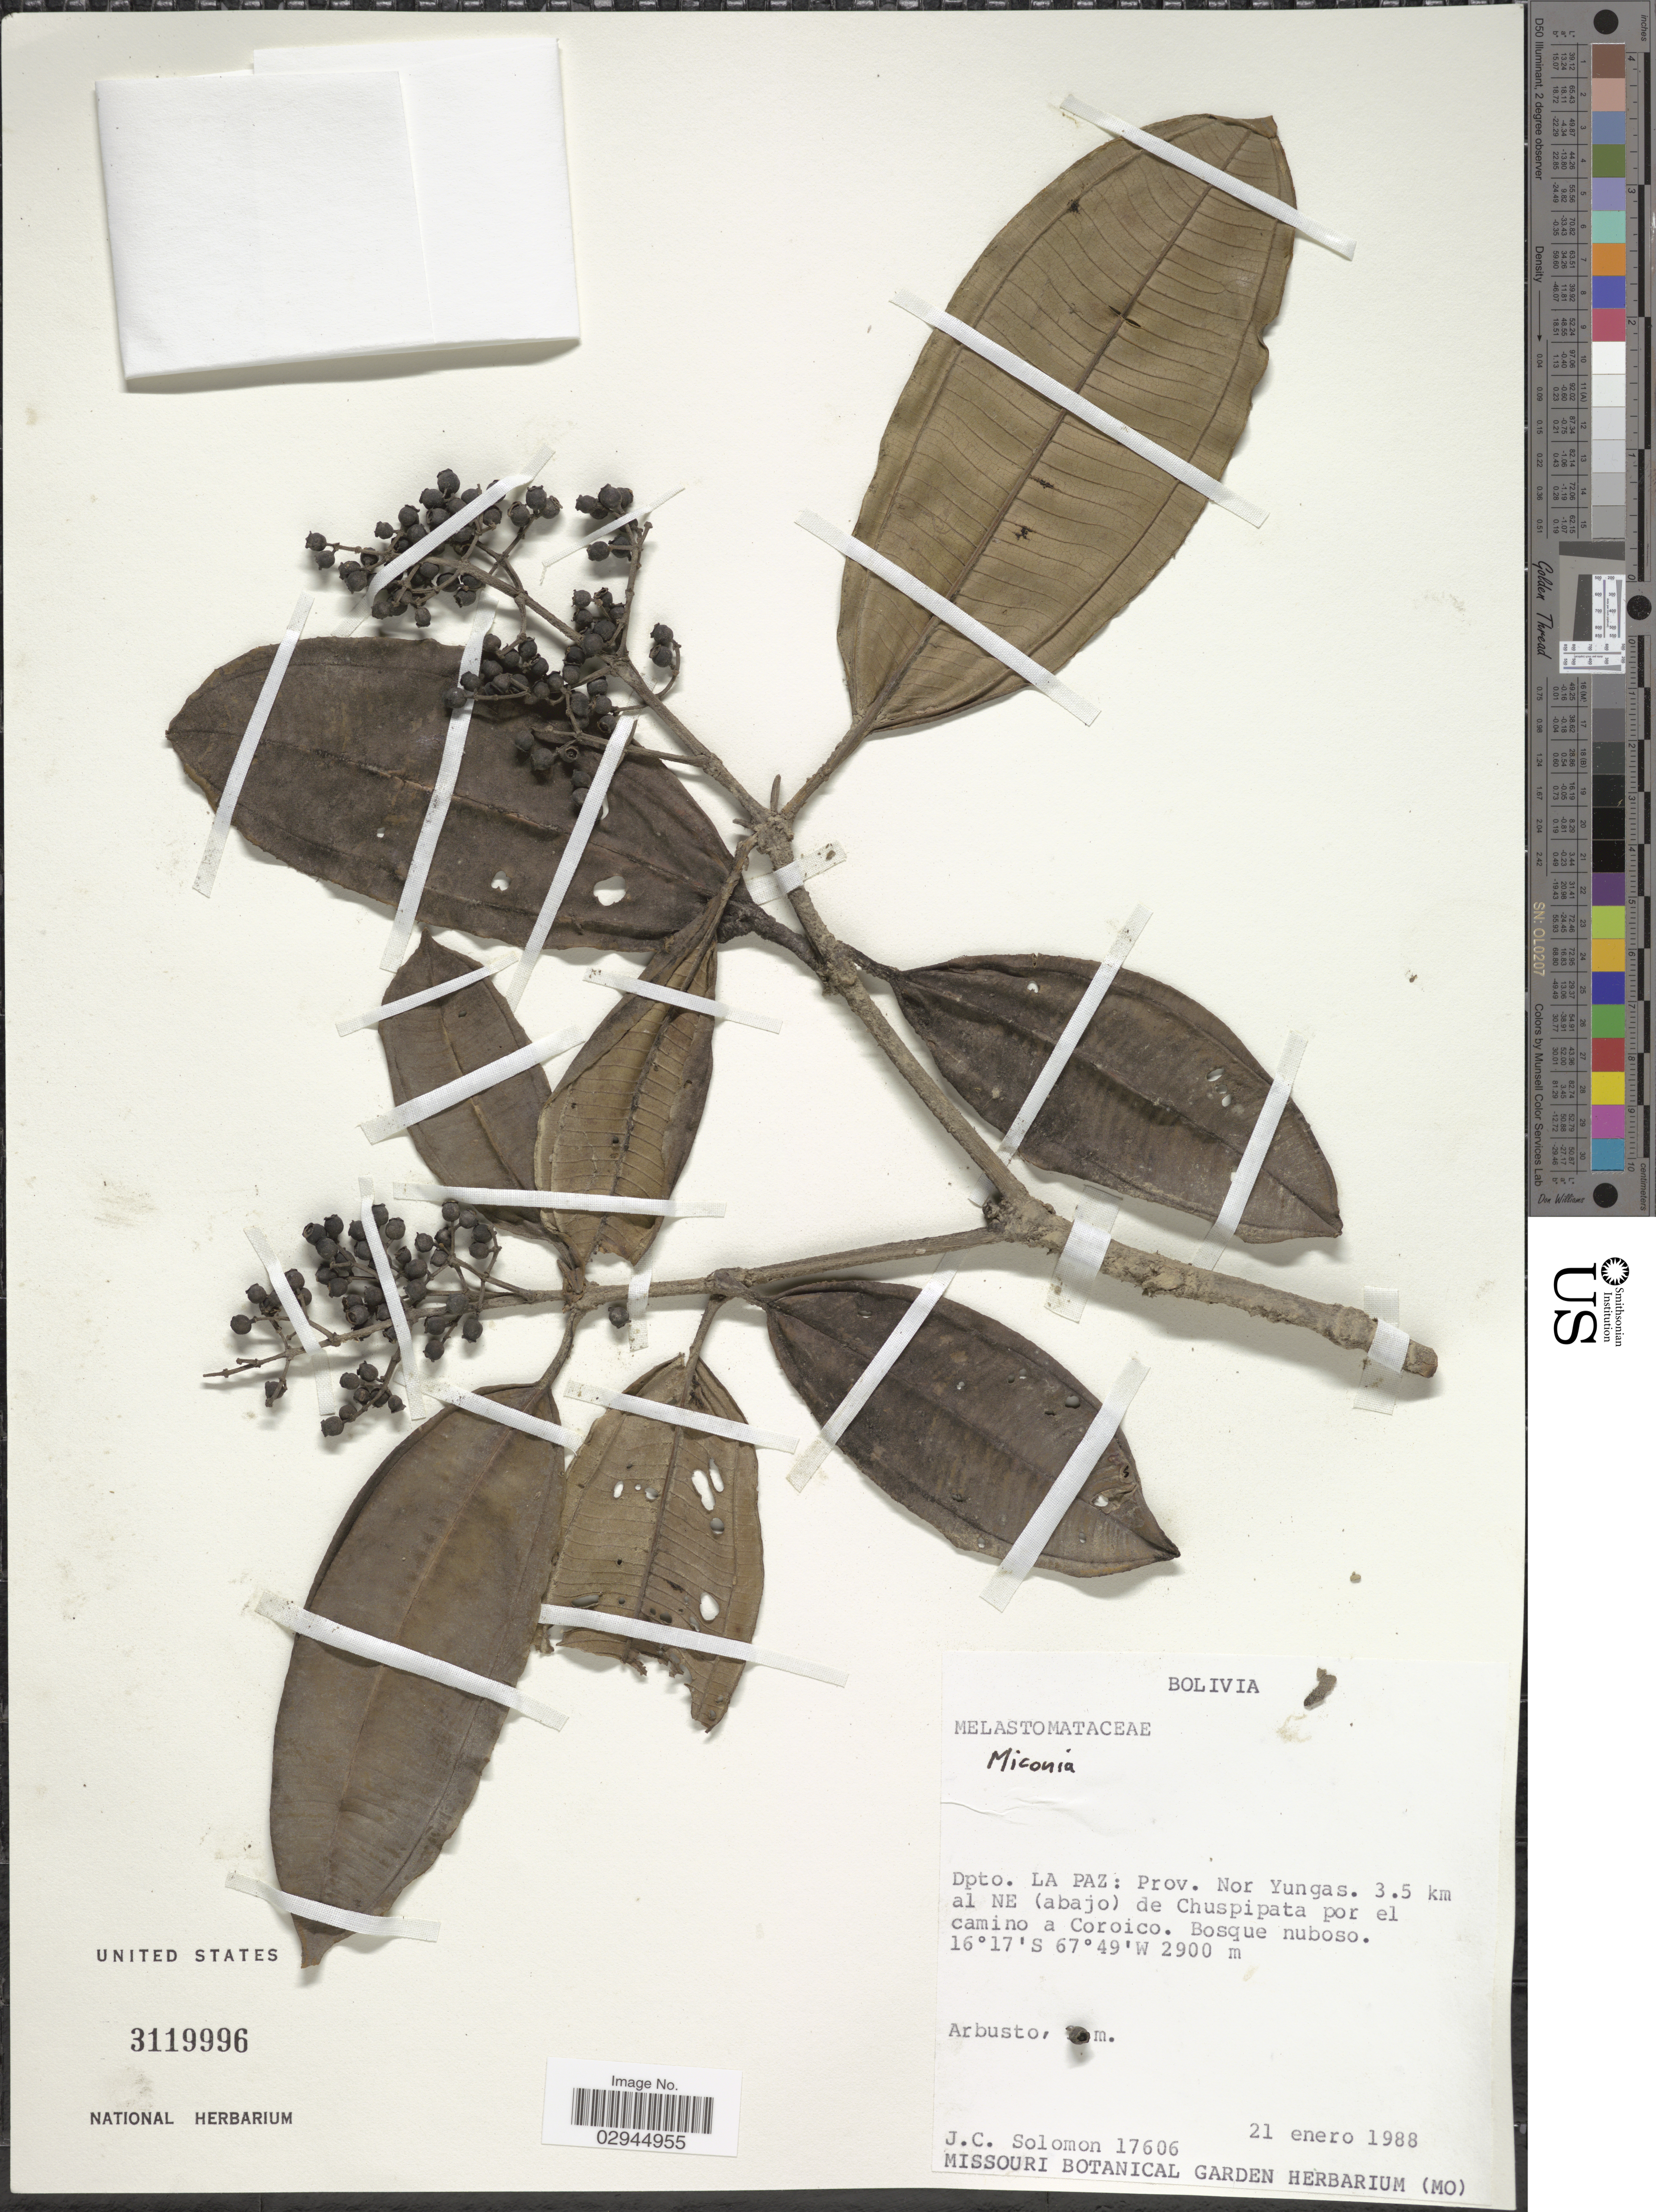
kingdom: Plantae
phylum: Tracheophyta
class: Magnoliopsida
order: Myrtales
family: Melastomataceae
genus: Miconia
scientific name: Miconia sp.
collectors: J. C. Solomon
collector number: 17606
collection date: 1988-01-21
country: Bolivia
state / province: La Paz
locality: Dpto. La Paz: Prov. Nor Yungas. 3.5 km al NE (abajo) de Chuspipata por el camino a Coroico.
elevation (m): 2900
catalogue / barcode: US 3119996